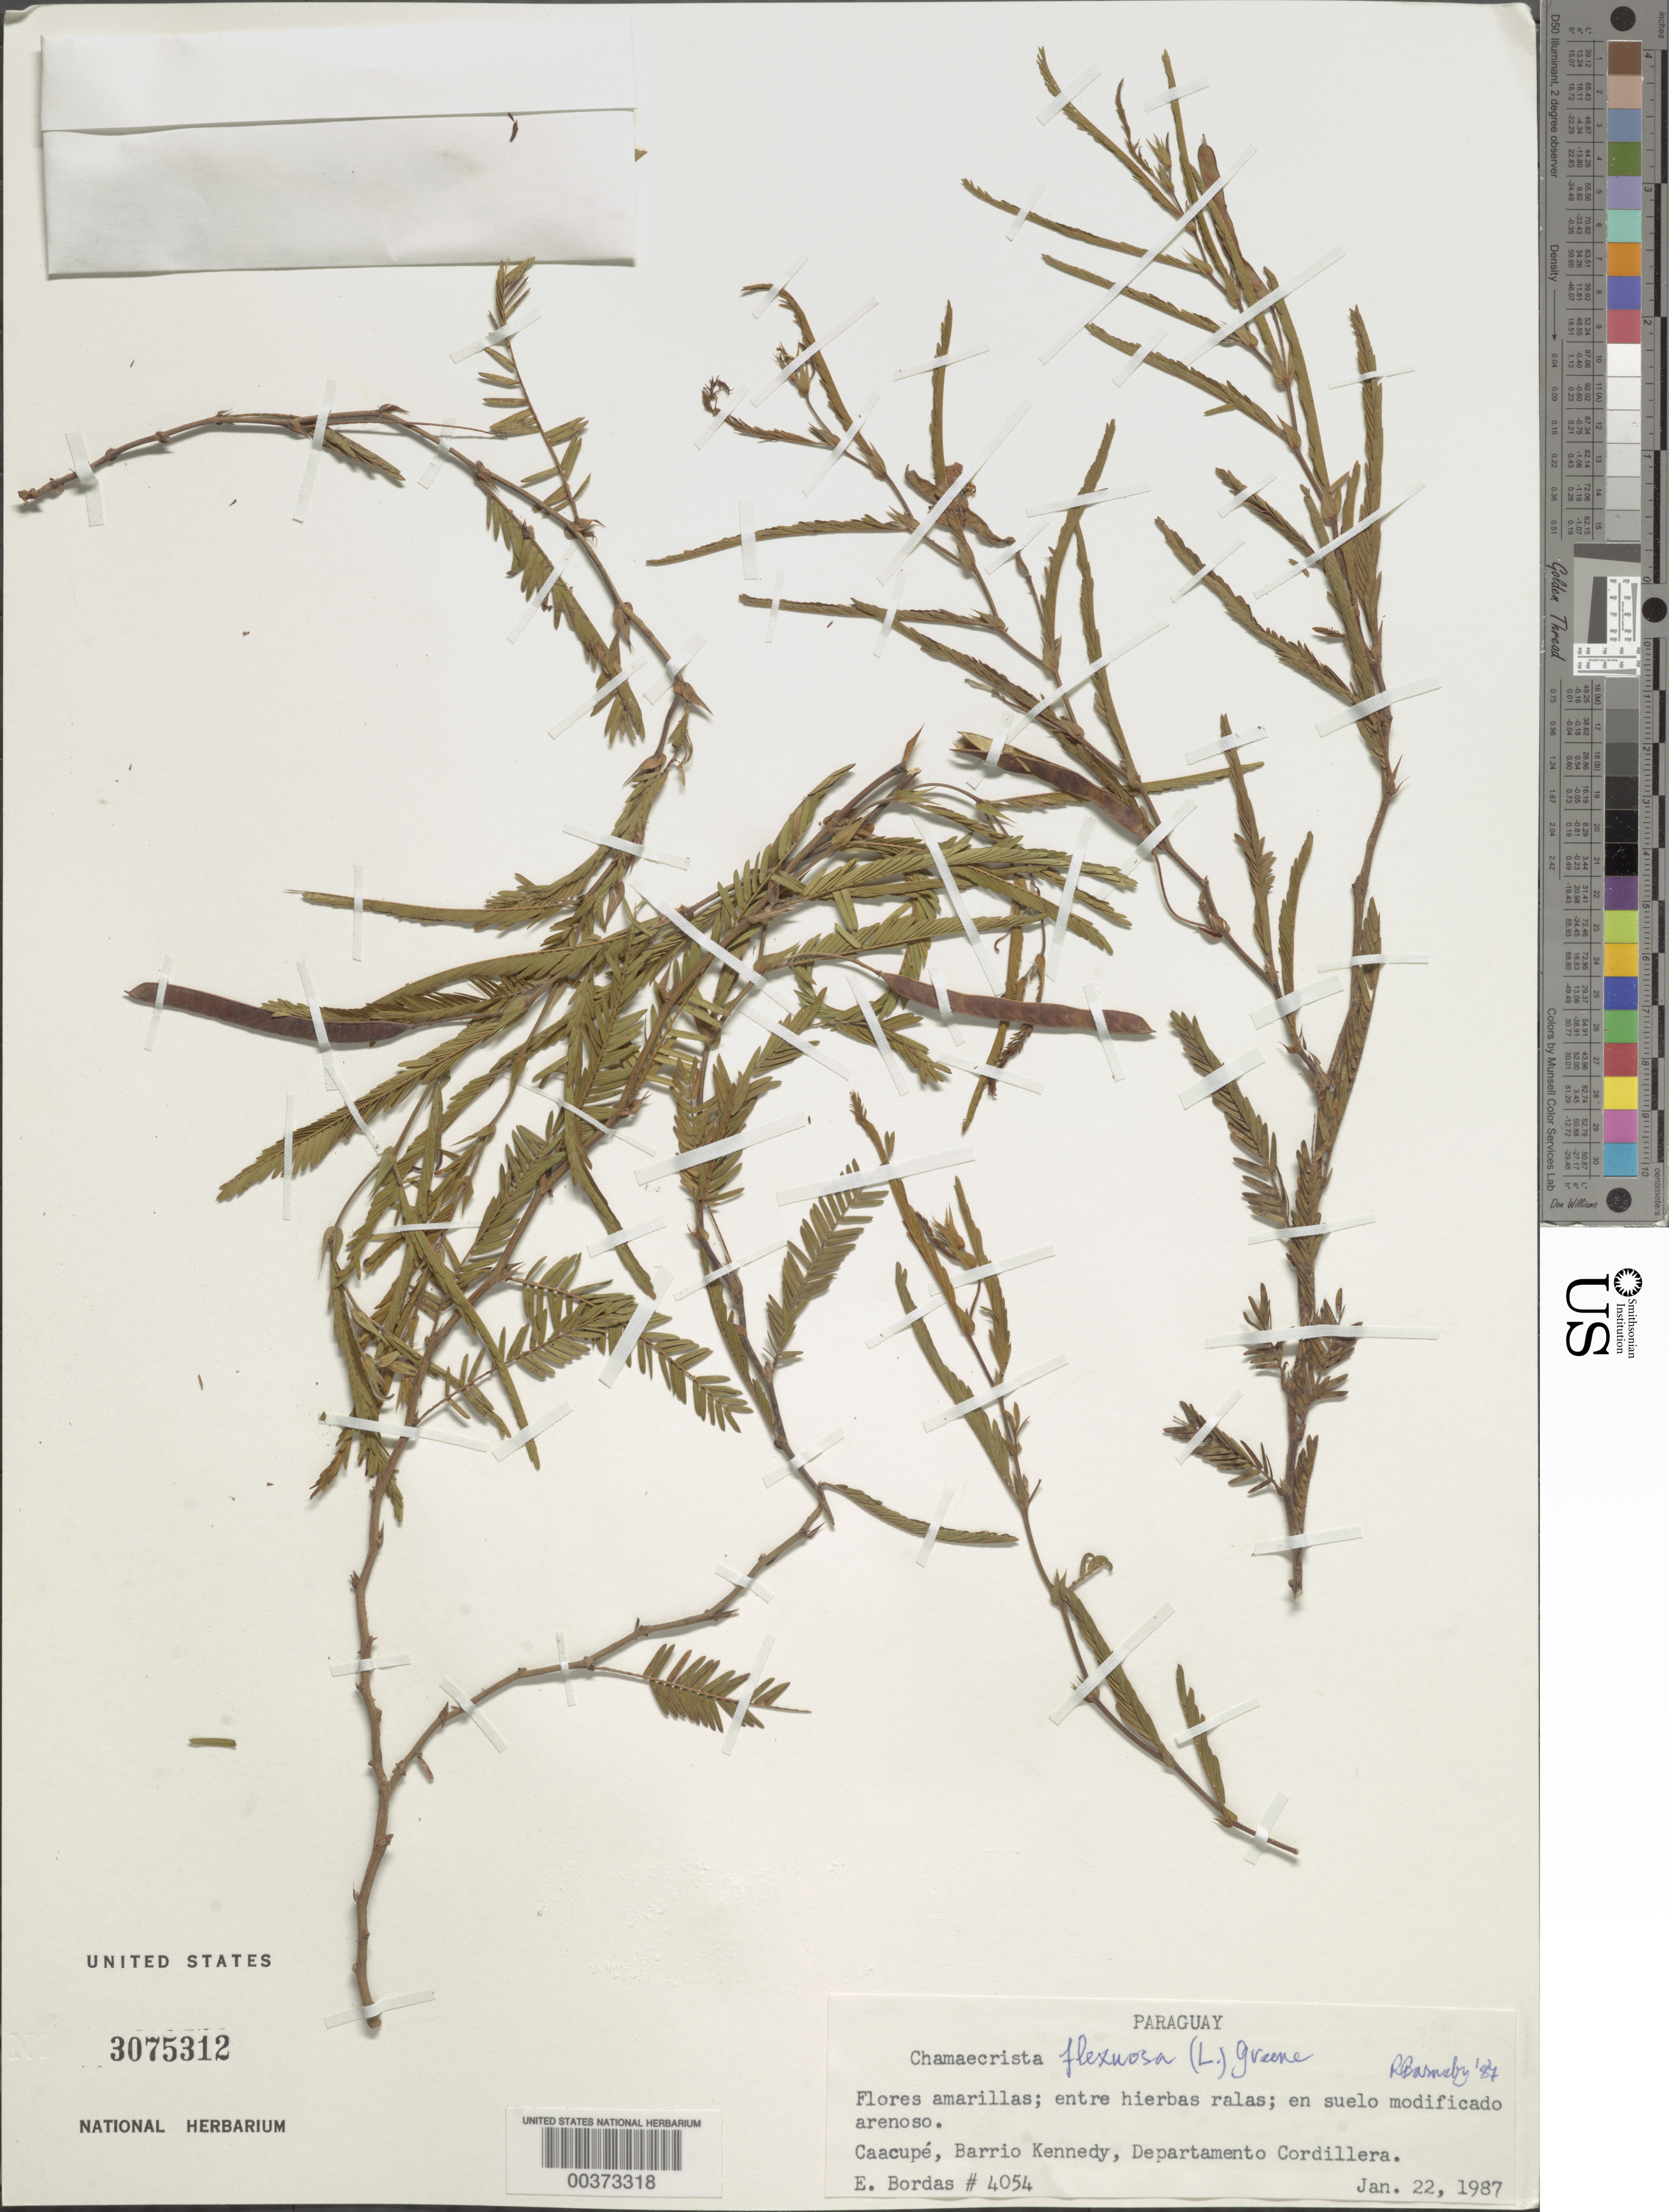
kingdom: Plantae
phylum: Tracheophyta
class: Magnoliopsida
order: Fabales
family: Fabaceae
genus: Chamaecrista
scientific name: Chamaecrista flexuosa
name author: (L.) Greene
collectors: E. Bordas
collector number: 4054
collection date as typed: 22 Jan 1987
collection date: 1987-01-22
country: Paraguay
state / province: Cordillera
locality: Caacupe, barrio kennedy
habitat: En suelo modificado arenoso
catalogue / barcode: US 3075312